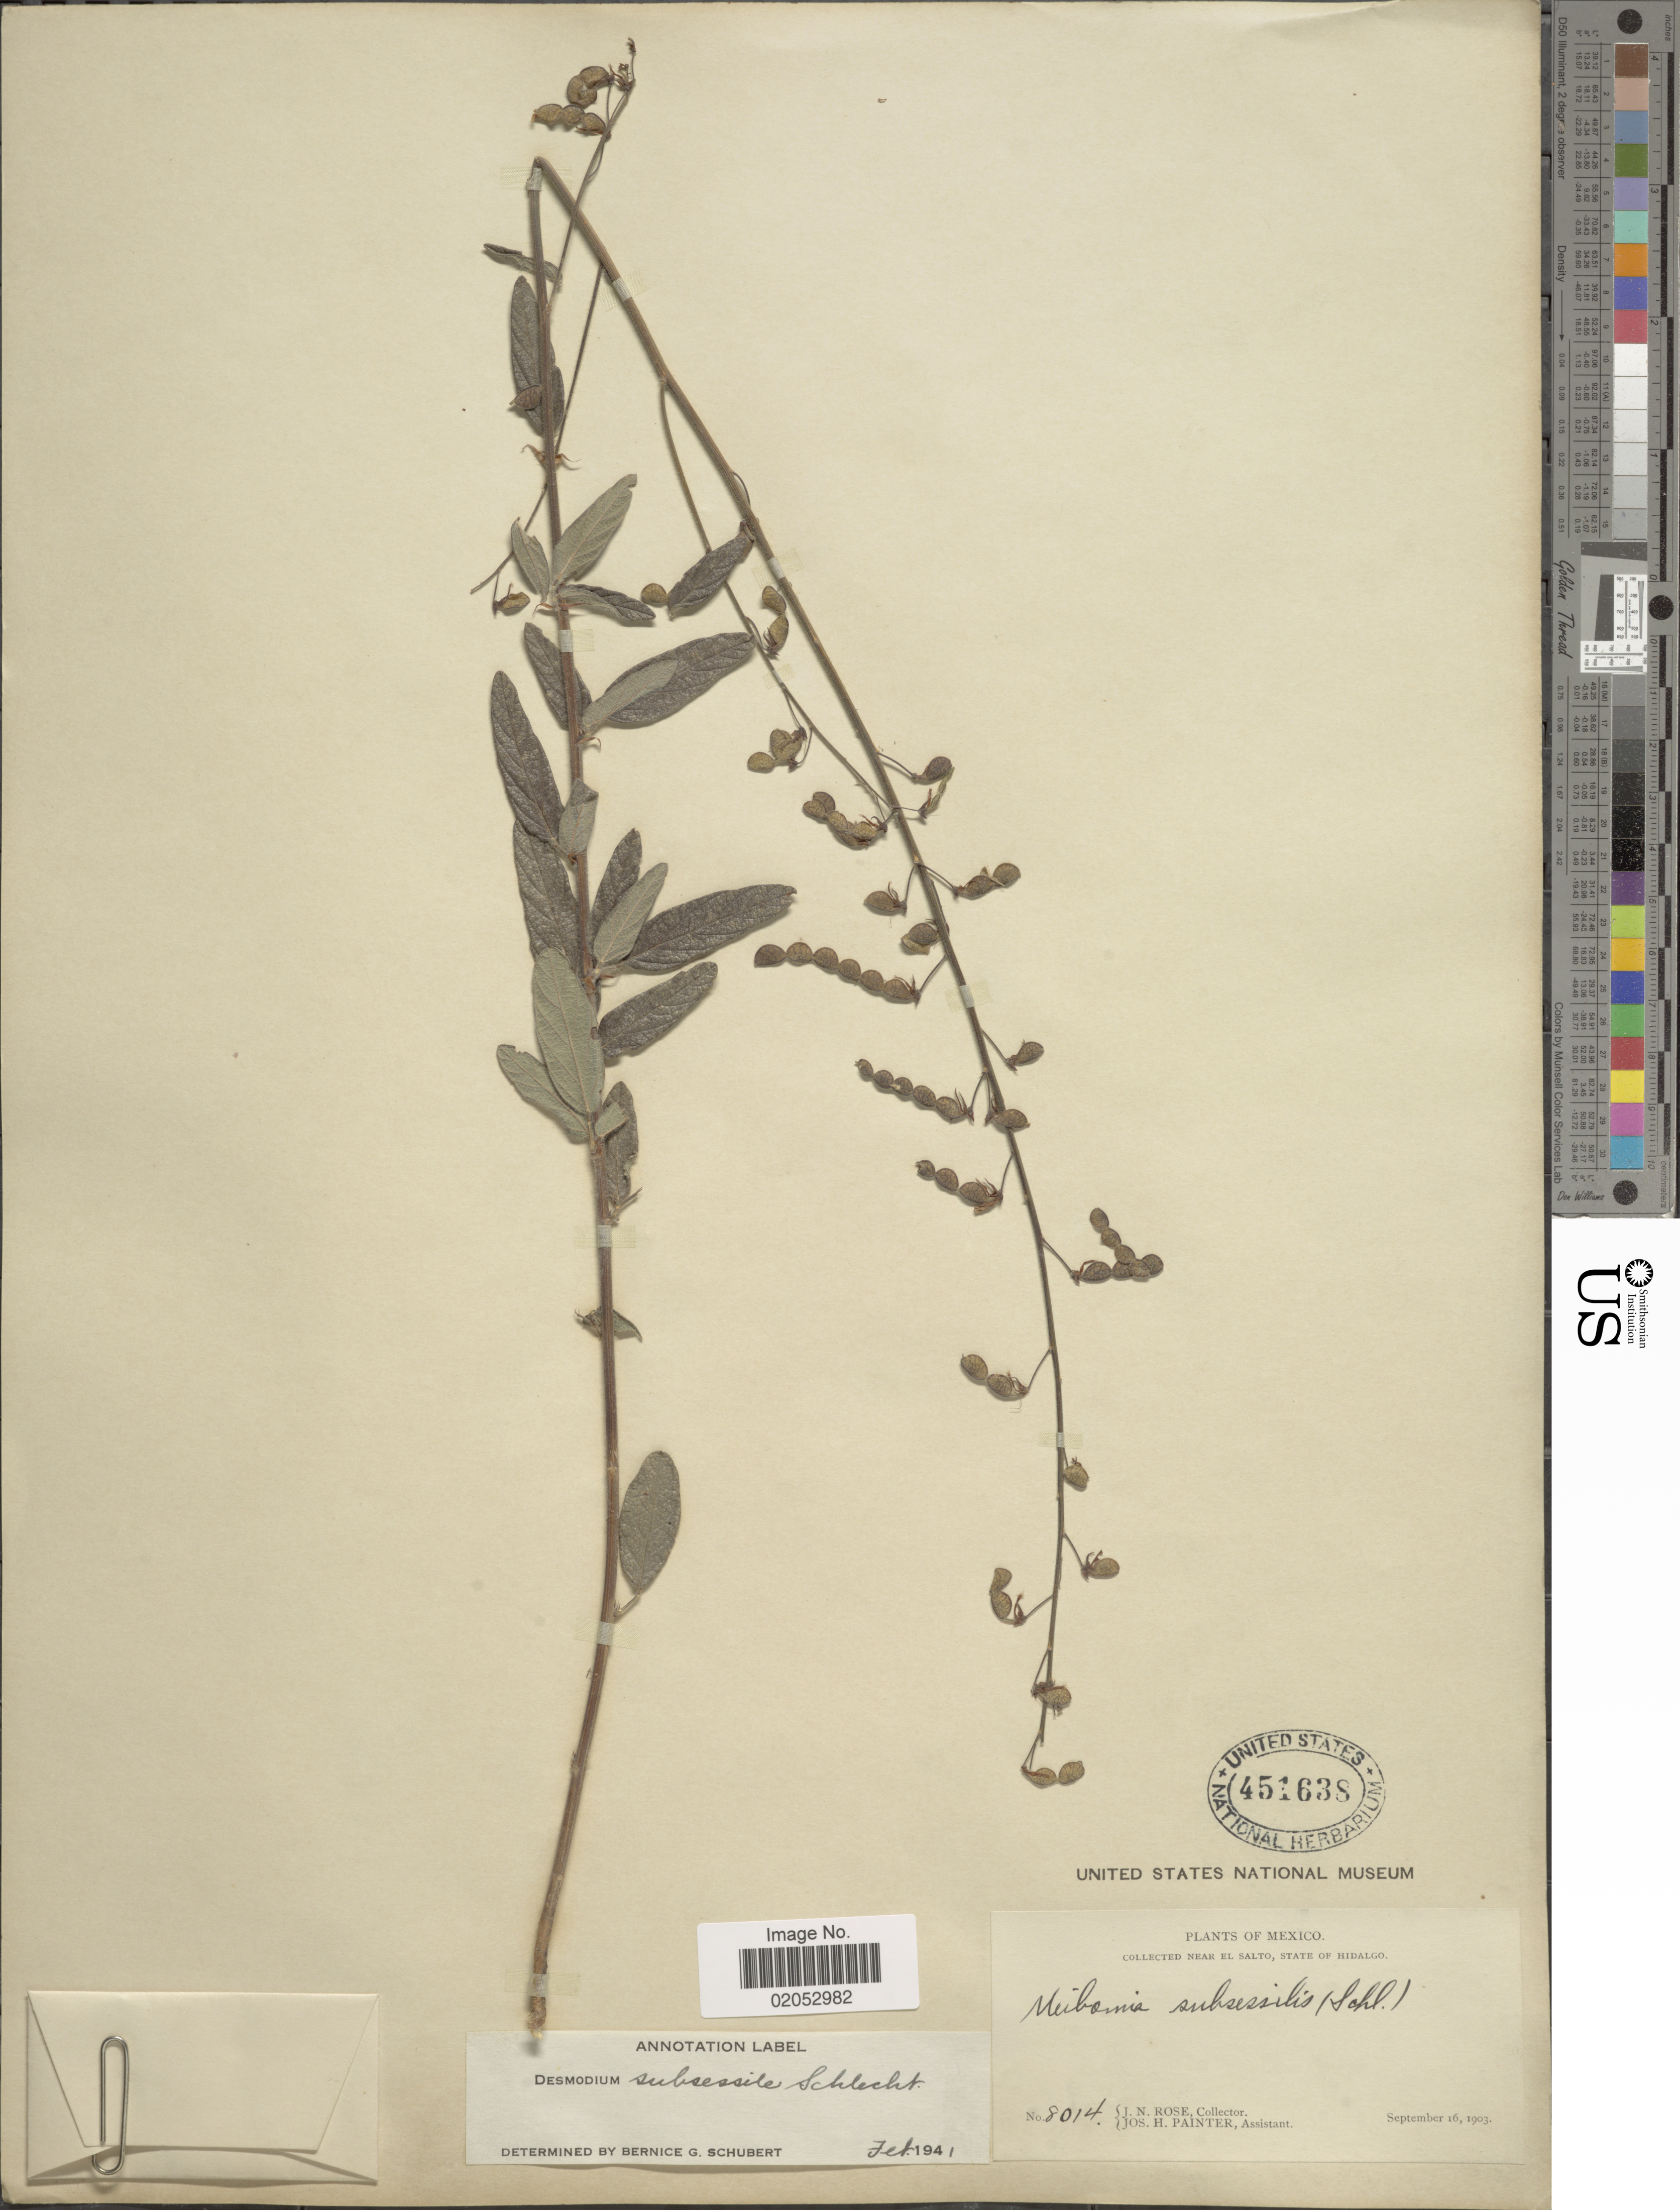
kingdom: Plantae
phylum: Tracheophyta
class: Magnoliopsida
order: Fabales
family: Fabaceae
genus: Desmodium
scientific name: Desmodium subsessile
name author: Seaton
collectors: J. N. Rose & J. H. Painter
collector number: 8014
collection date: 1903-09-16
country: Mexico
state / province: Hidalgo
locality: Near El Salto, State of Hidalgo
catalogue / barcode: US 451638